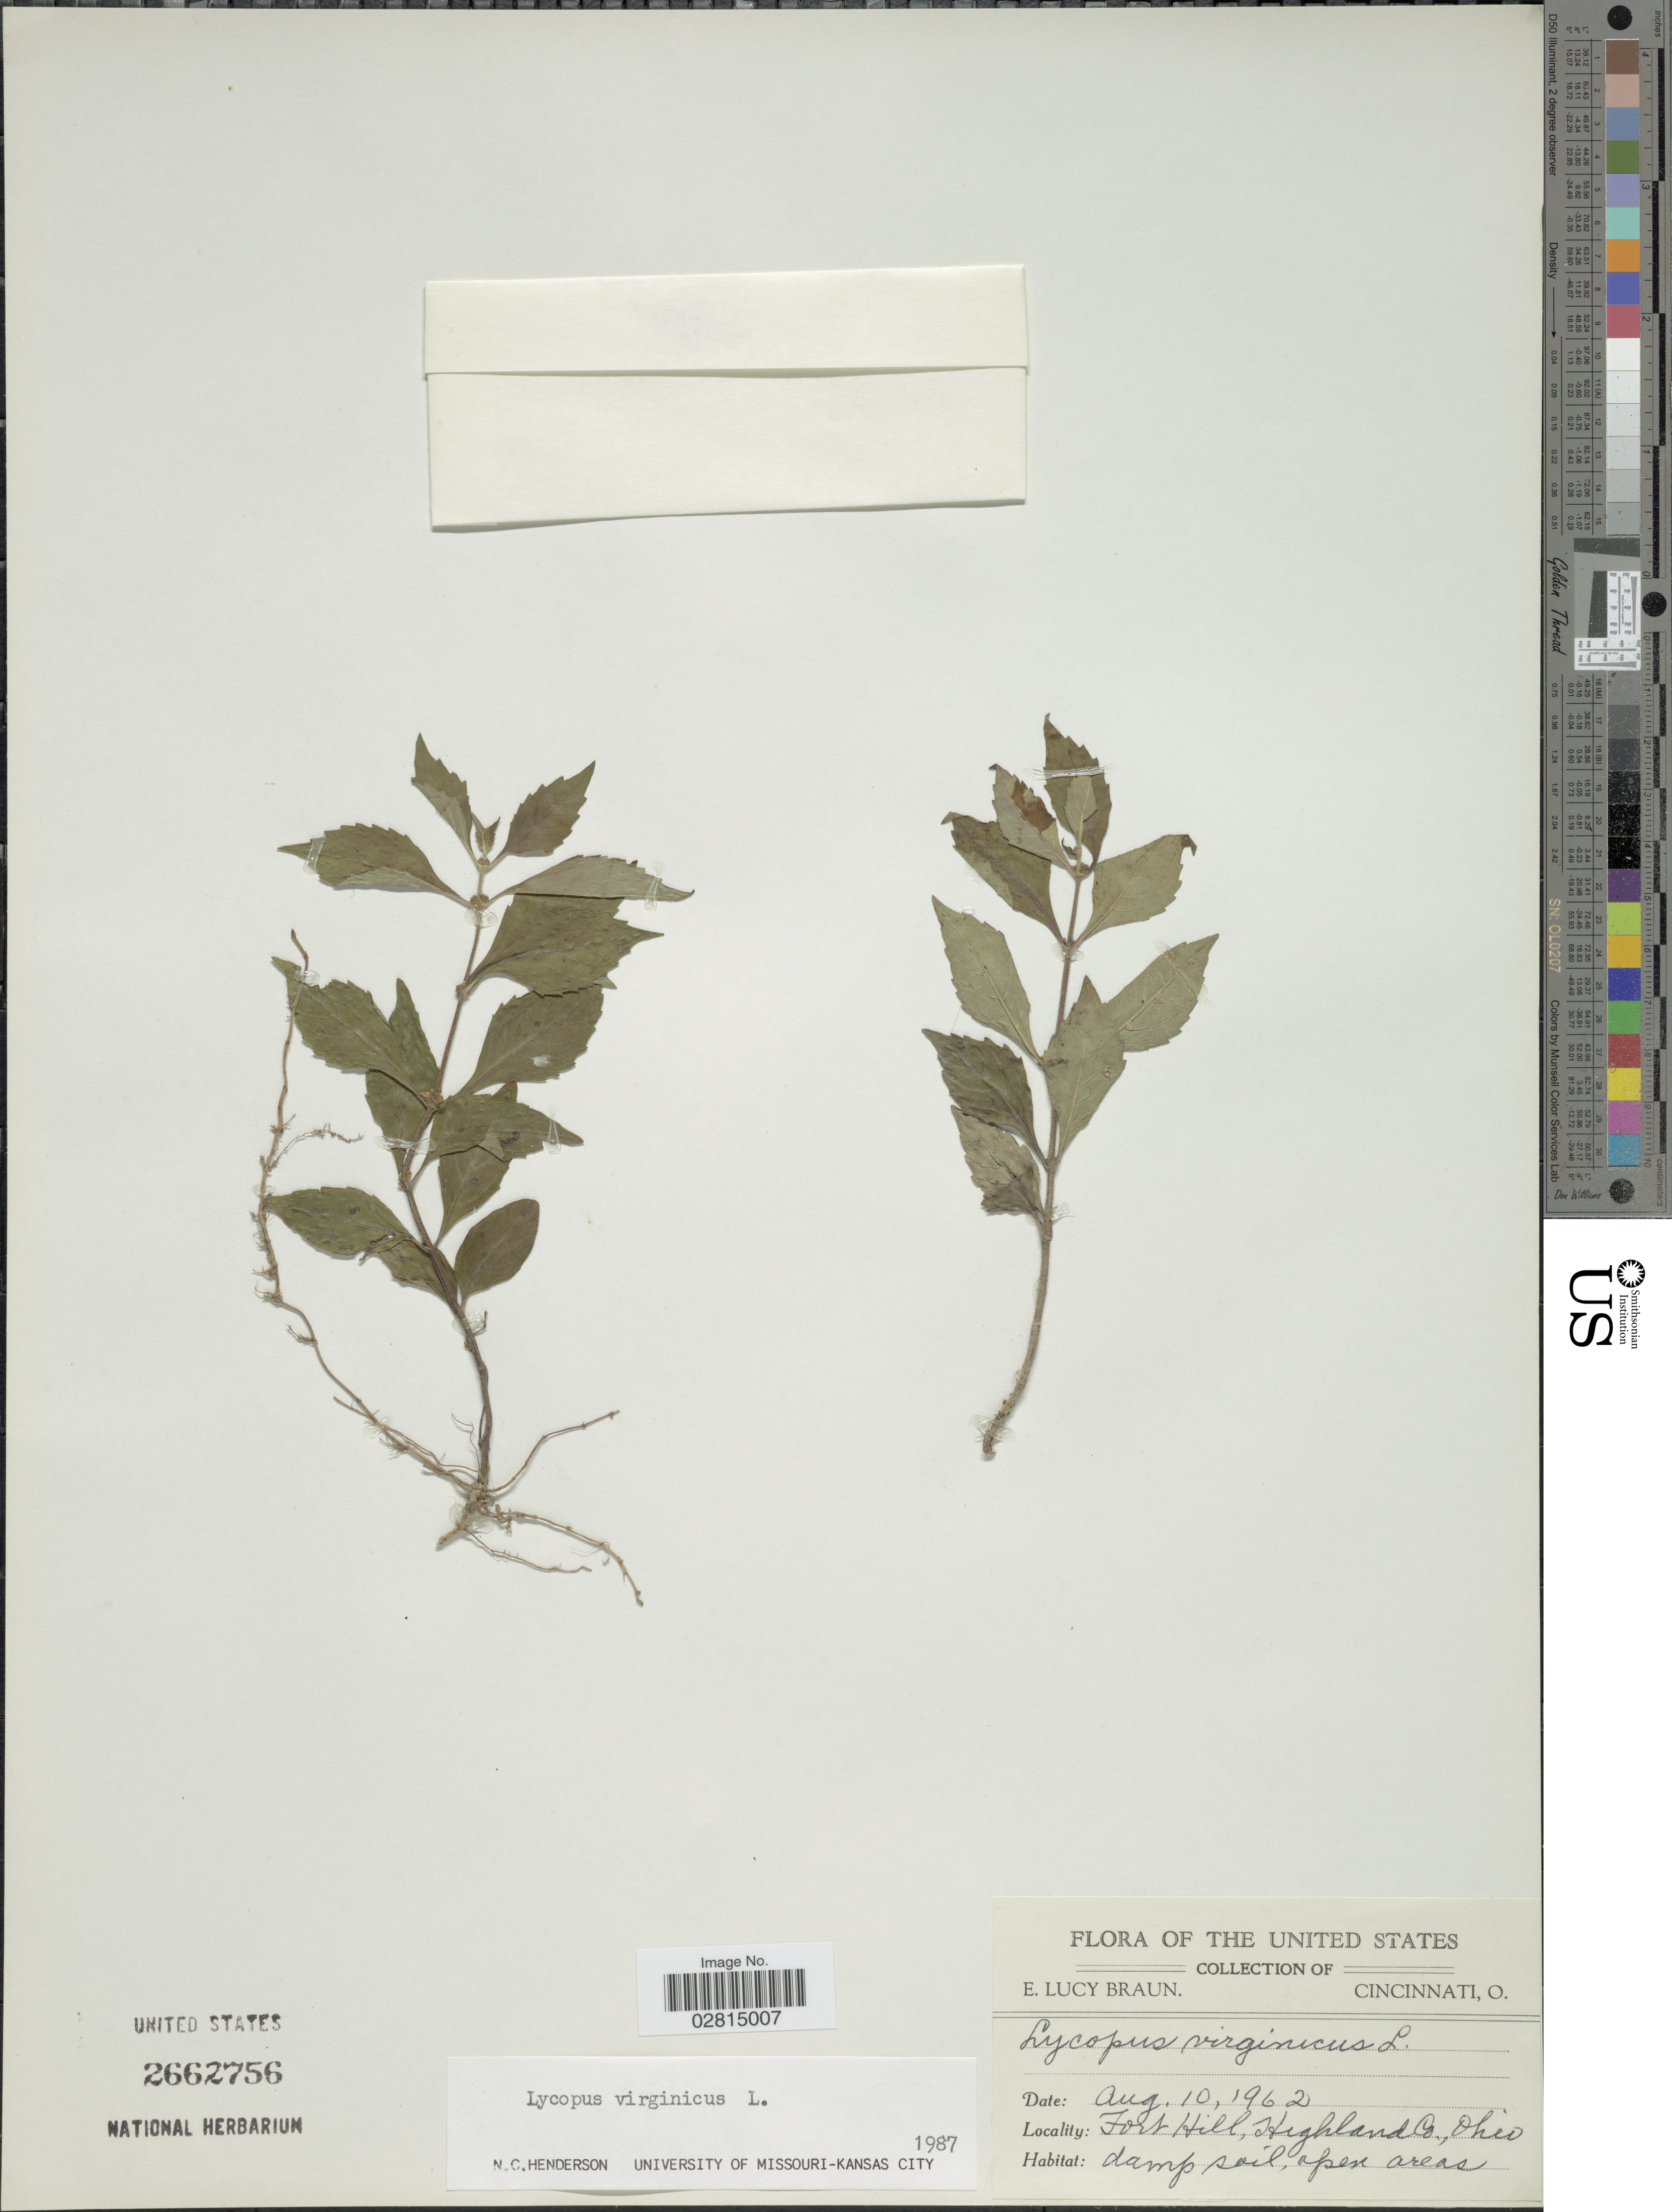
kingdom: Plantae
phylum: Tracheophyta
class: Magnoliopsida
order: Lamiales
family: Lamiaceae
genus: Lycopus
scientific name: Lycopus virginicus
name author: L.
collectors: E. L. Braun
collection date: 1962-08-10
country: United States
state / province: Ohio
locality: Fort Hill, Highland Co.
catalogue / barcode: US 2662756